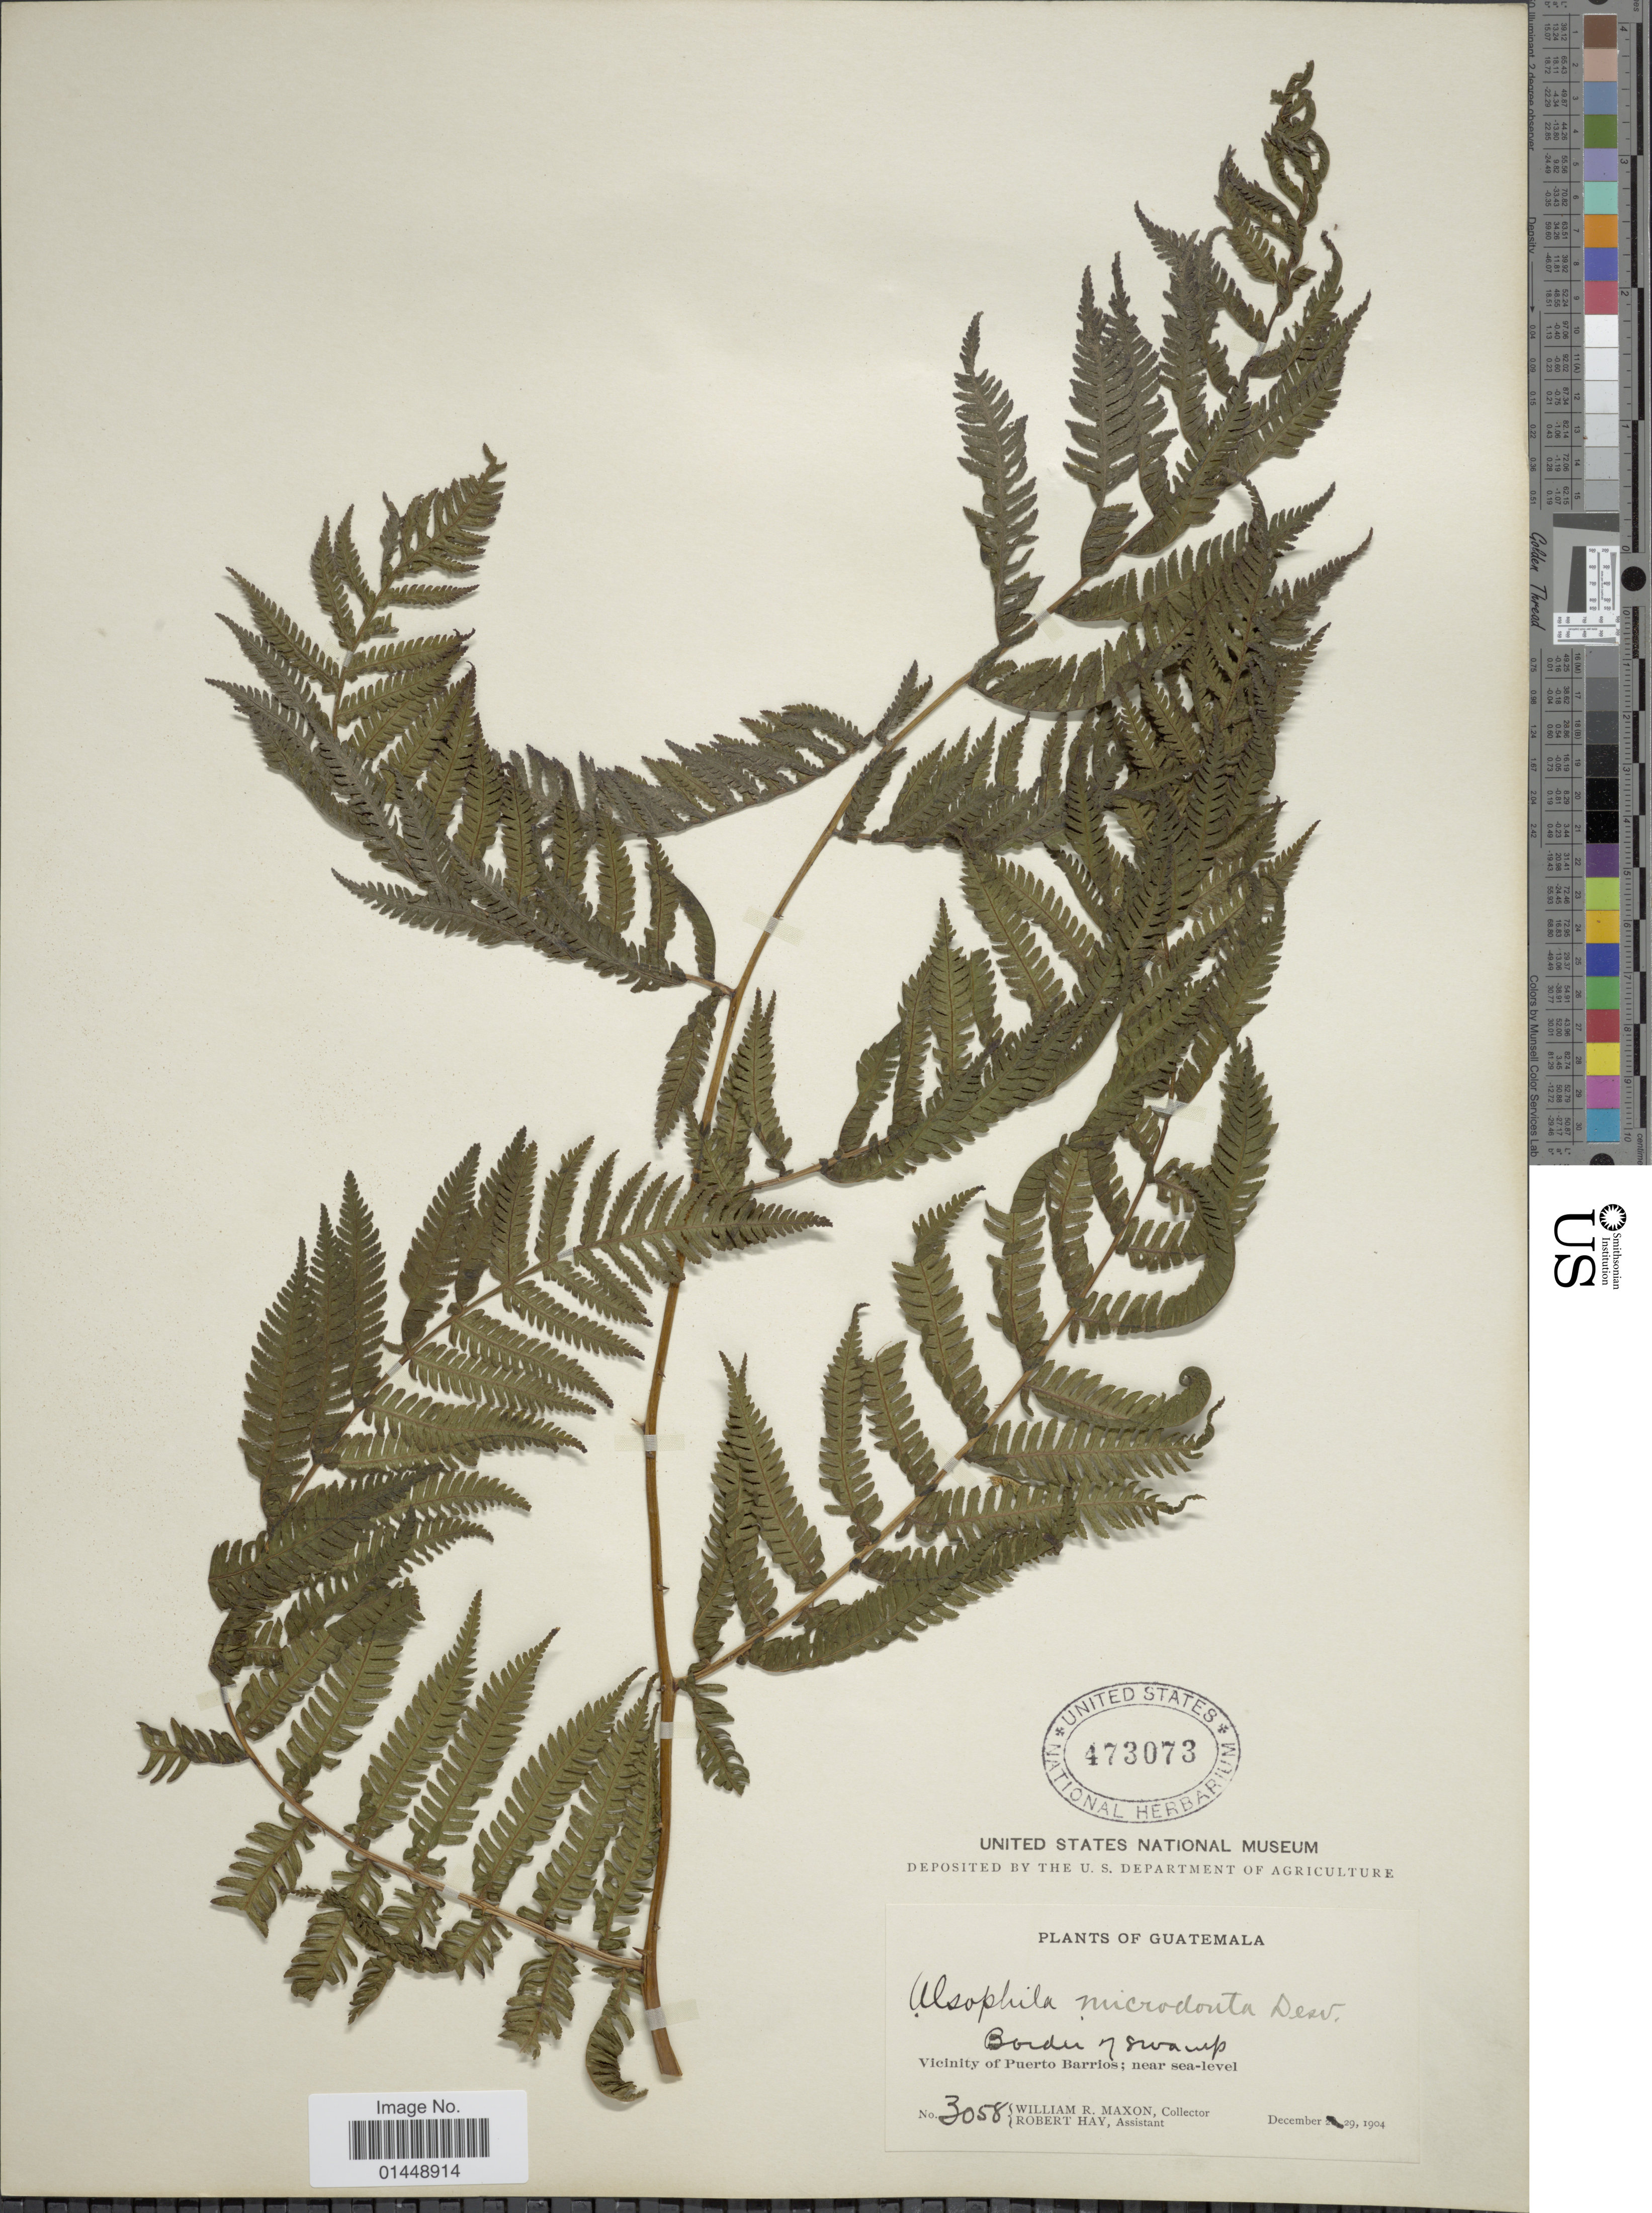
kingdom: Plantae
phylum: Tracheophyta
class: Polypodiopsida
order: Cyatheales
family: Cyatheaceae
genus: Cyathea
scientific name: Cyathea microdonta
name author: (Desv.) Domin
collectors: W. R. Maxon & R. Hay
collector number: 3058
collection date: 1904-12-29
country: Guatemala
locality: Bords of swamp. Vicinity of Puerto Barrios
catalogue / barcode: US 473073